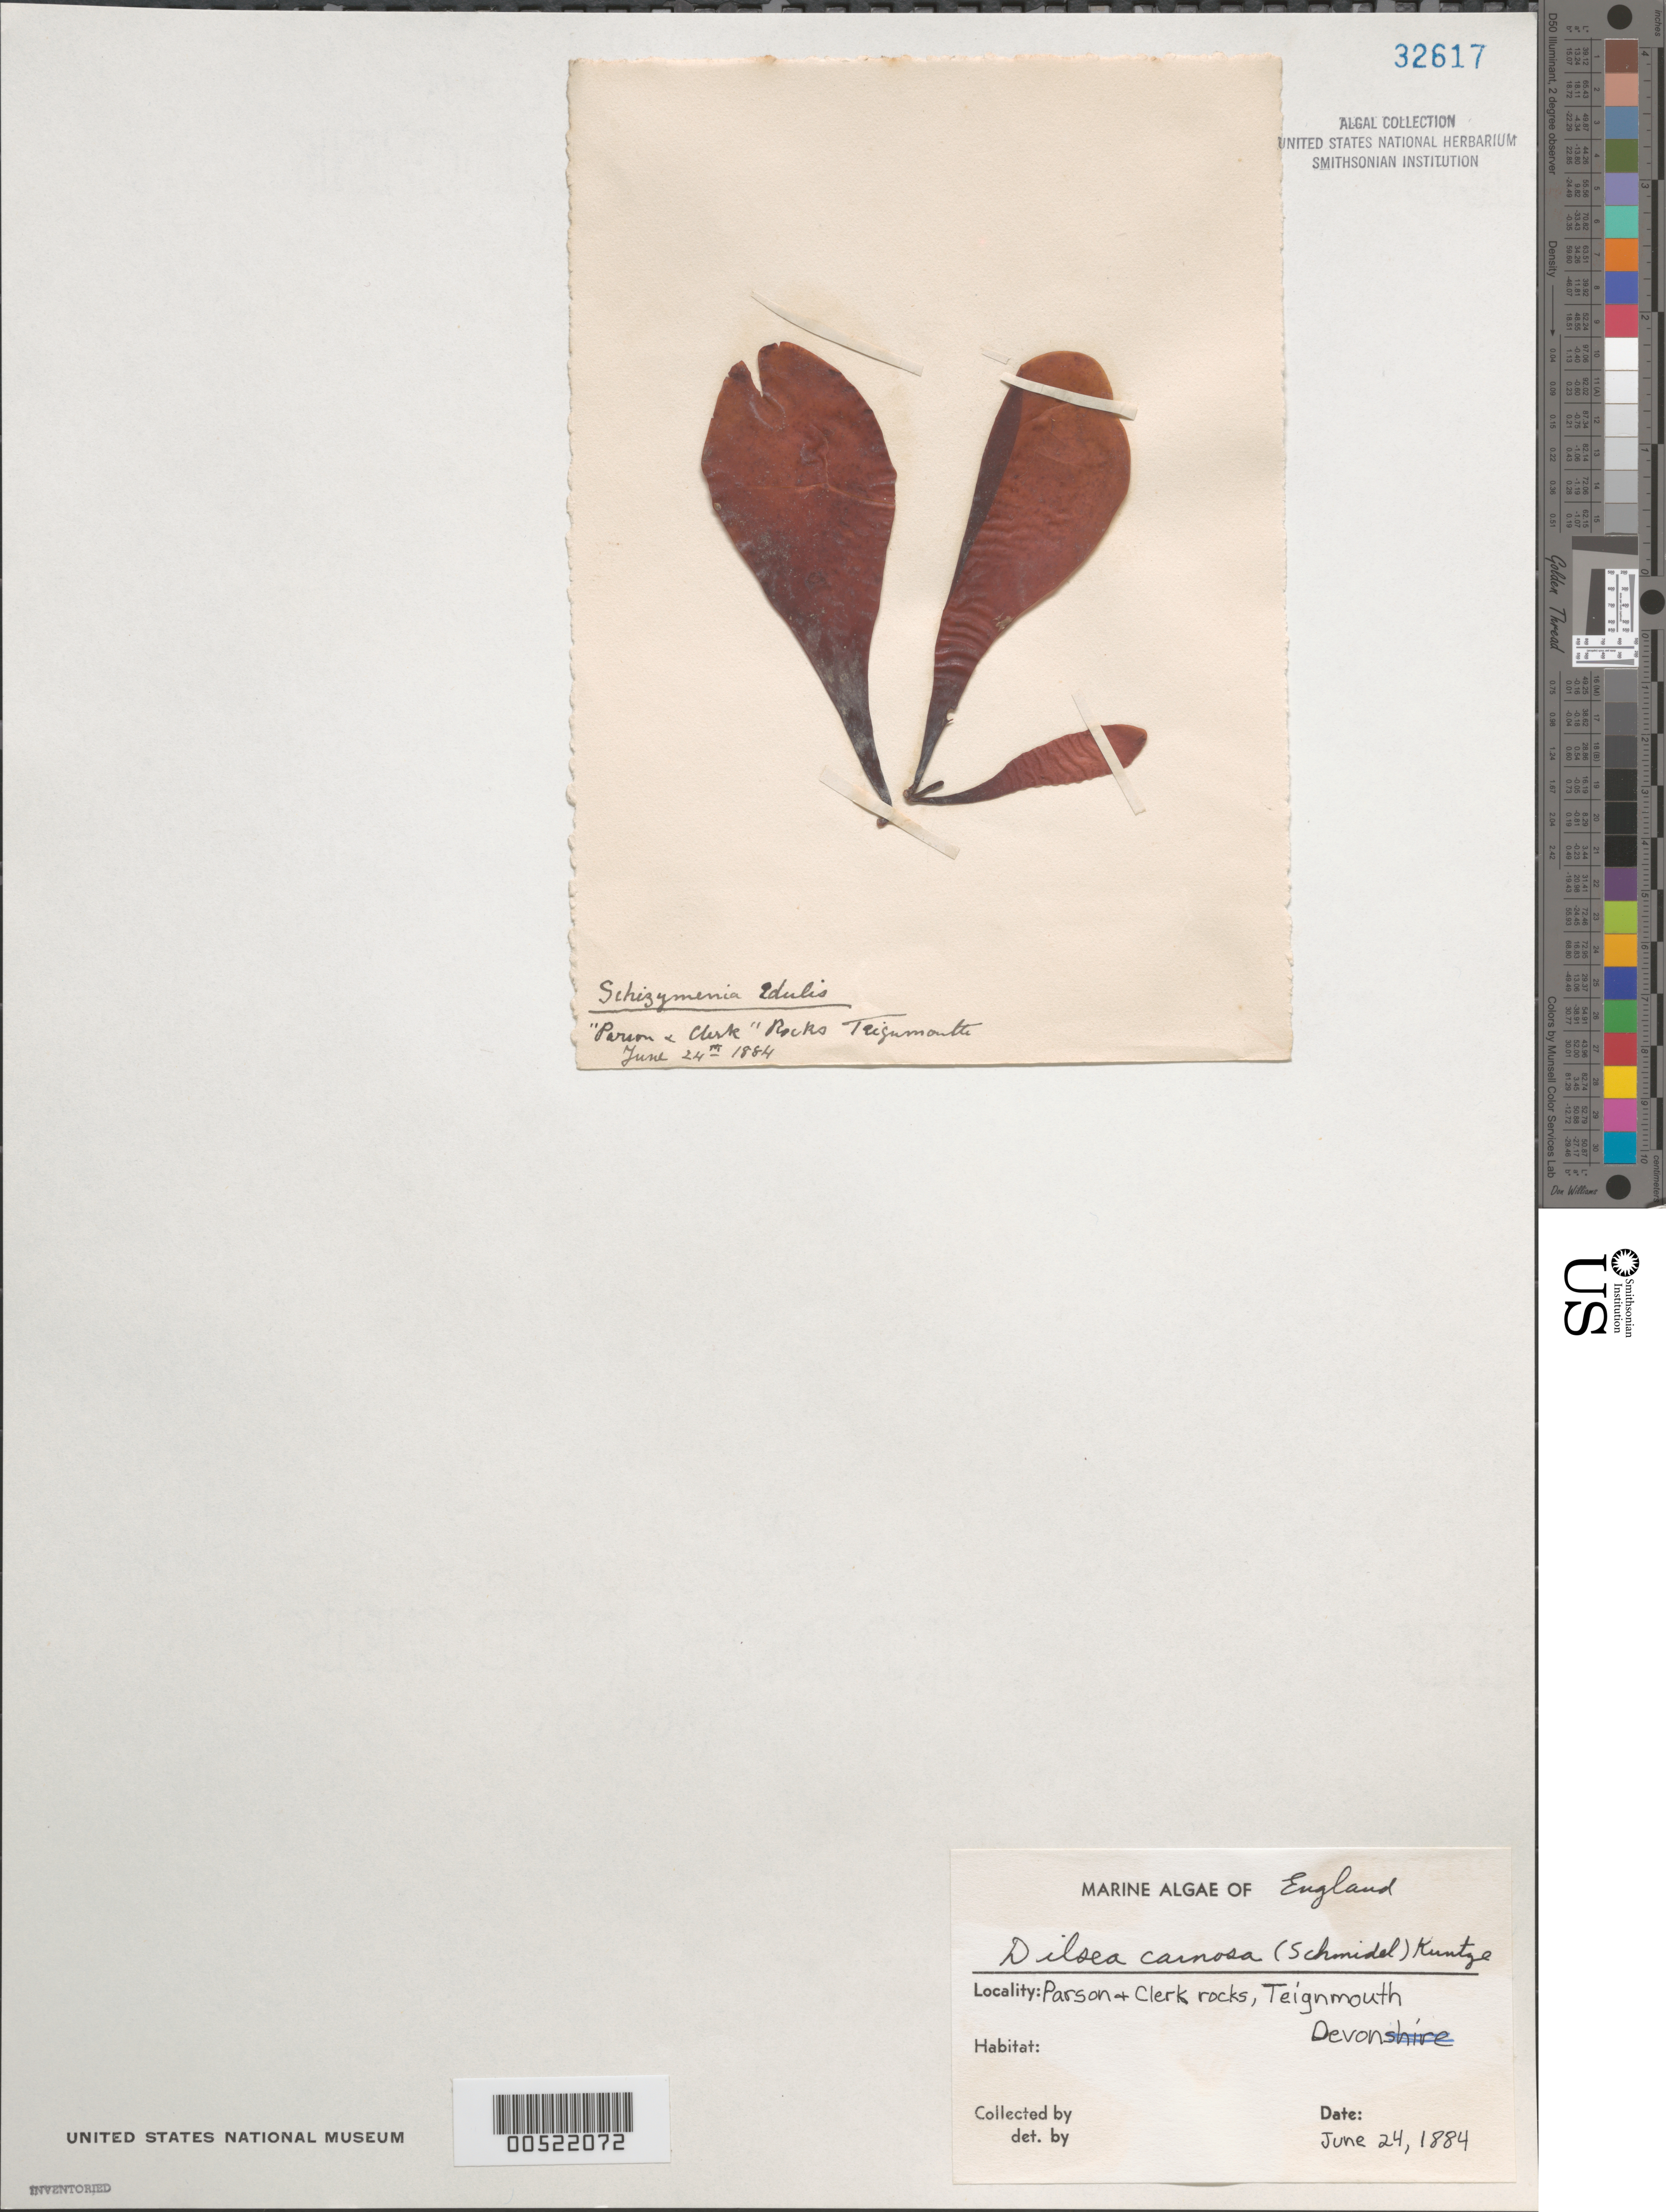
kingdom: Plantae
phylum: Rhodophyta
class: Florideophyceae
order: Gigartinales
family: Dumontiaceae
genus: Dilsea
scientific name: Dilsea carnosa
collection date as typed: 24 Jun 1884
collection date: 1884-06-24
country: United Kingdom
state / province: England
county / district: Devon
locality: Parson and Clerk Rocks, Teignmouth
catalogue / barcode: US 32617